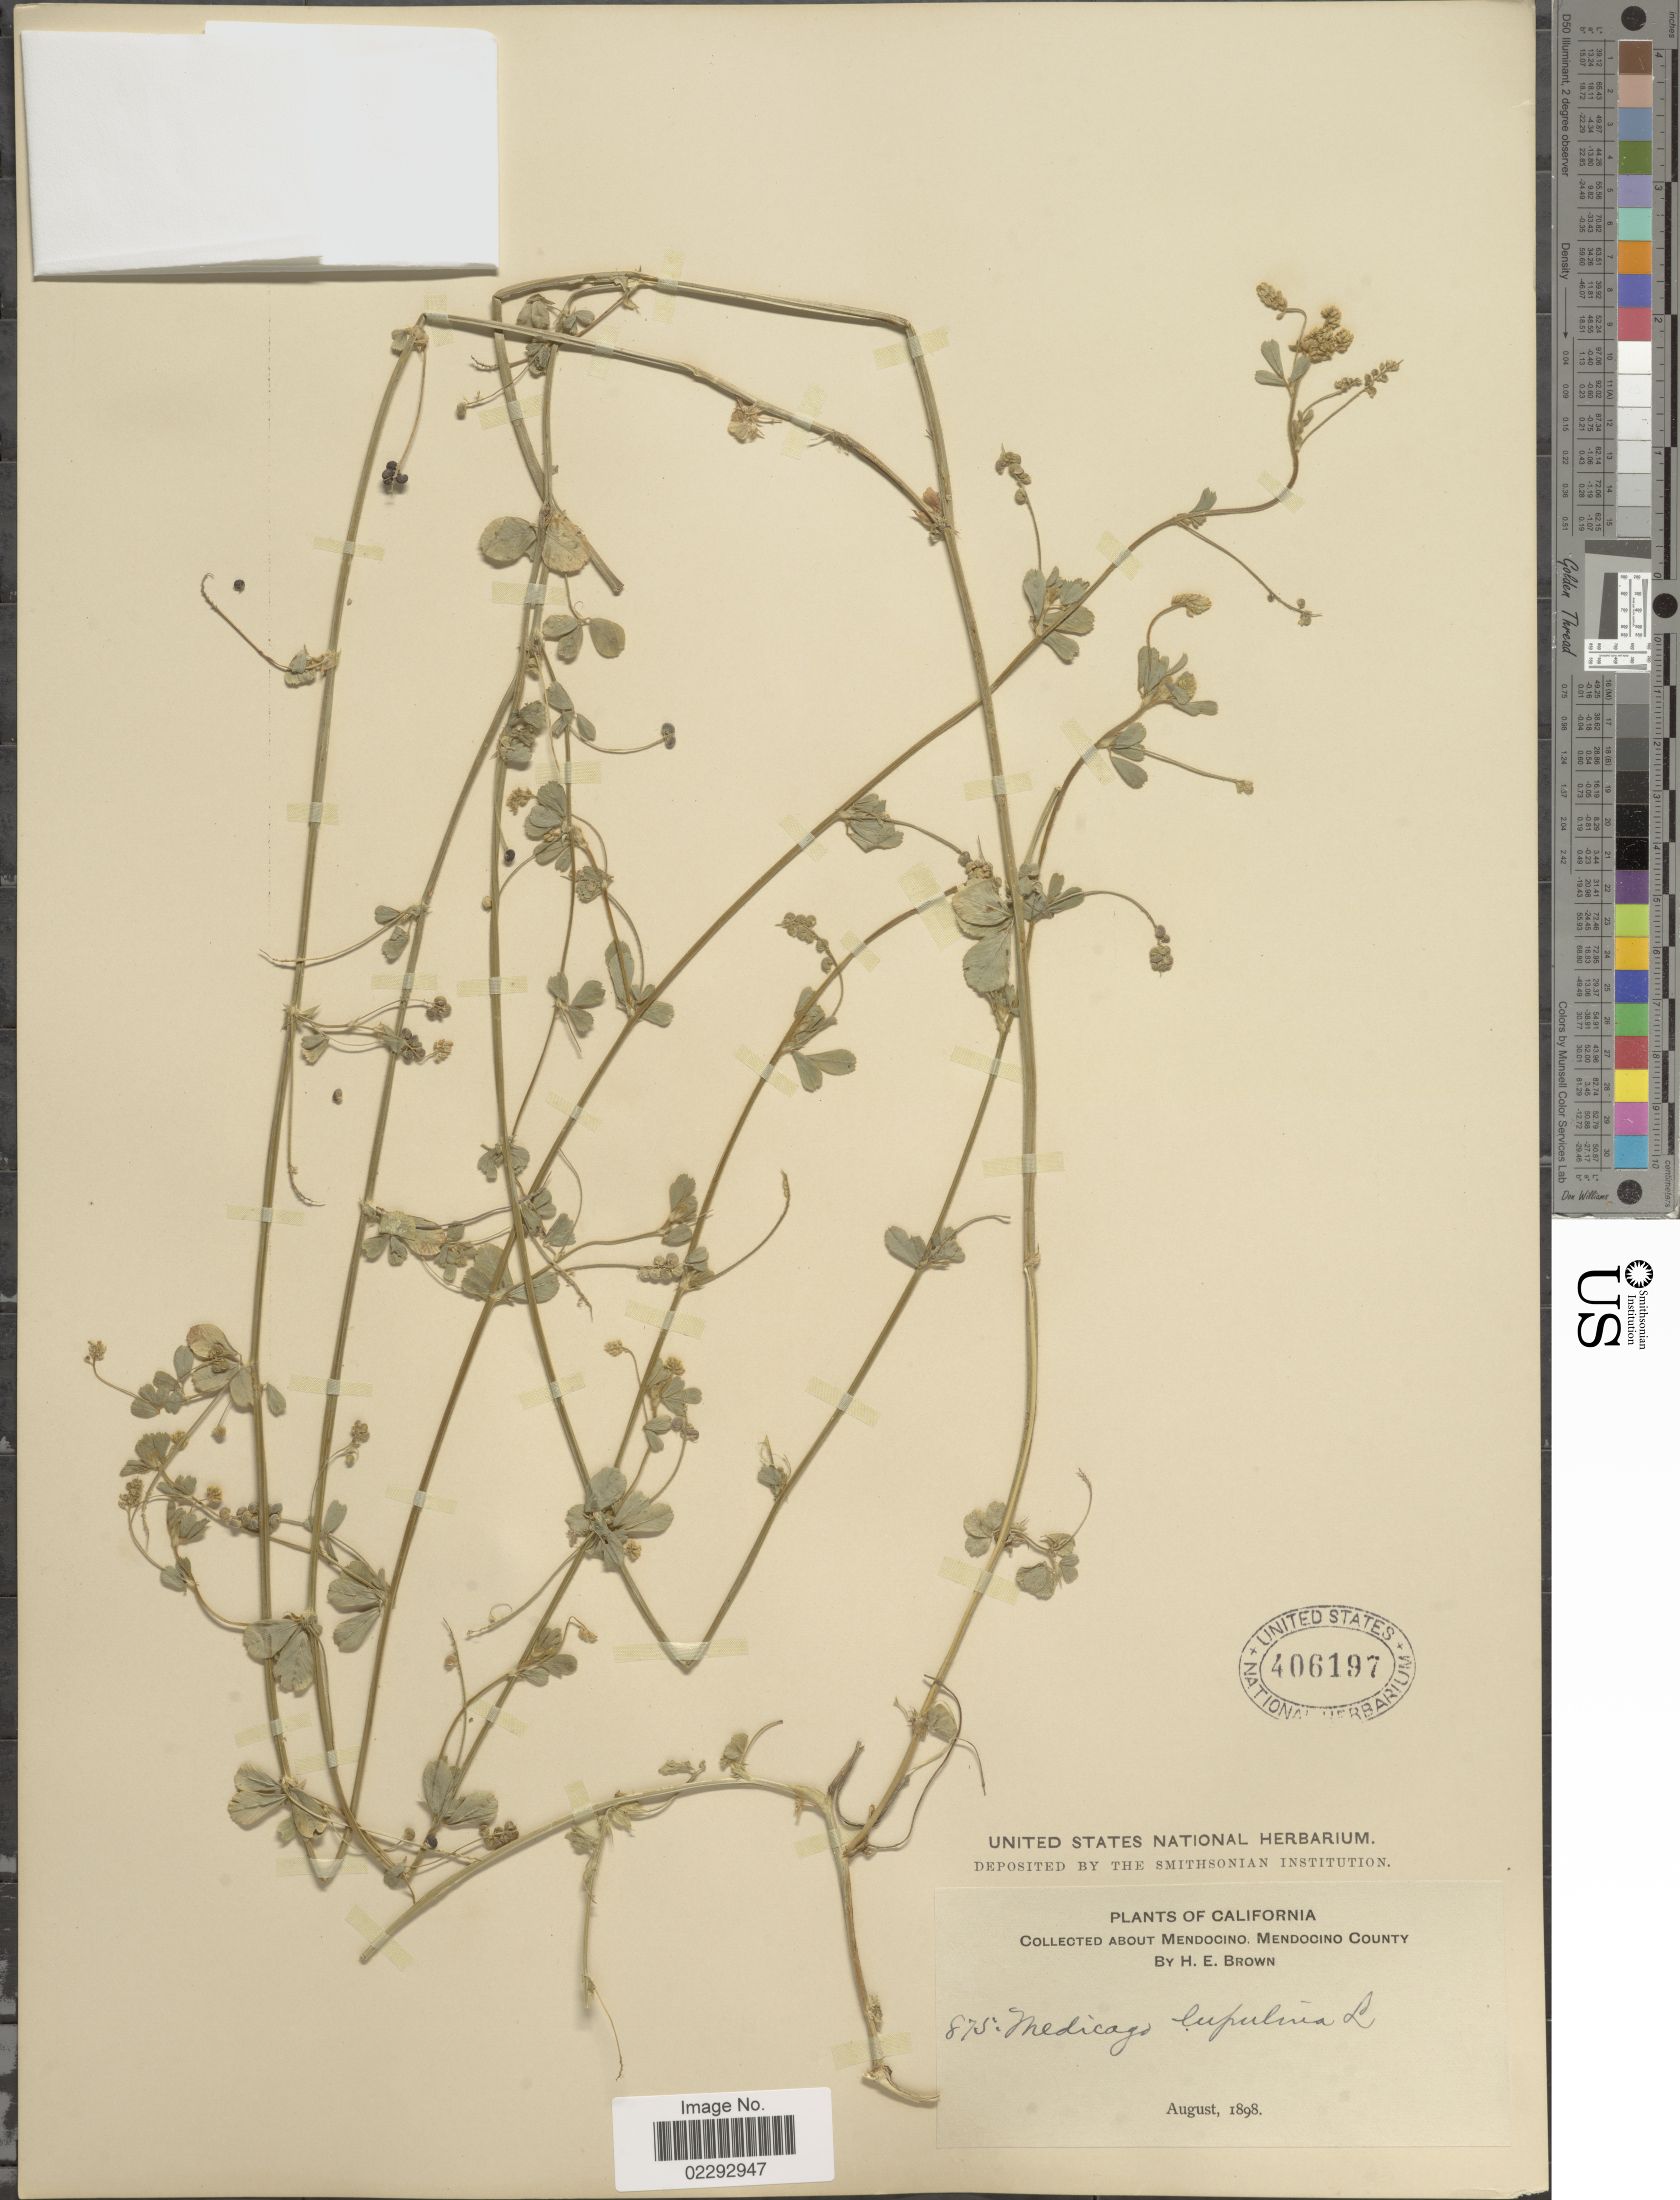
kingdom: Plantae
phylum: Tracheophyta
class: Magnoliopsida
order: Fabales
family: Fabaceae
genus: Medicago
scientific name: Medicago lupulina var. lupulina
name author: L.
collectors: H. E. Brown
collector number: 875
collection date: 1898-08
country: United States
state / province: California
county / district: Mendocino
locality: About Mendocino, Mendocino County.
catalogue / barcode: US 406197